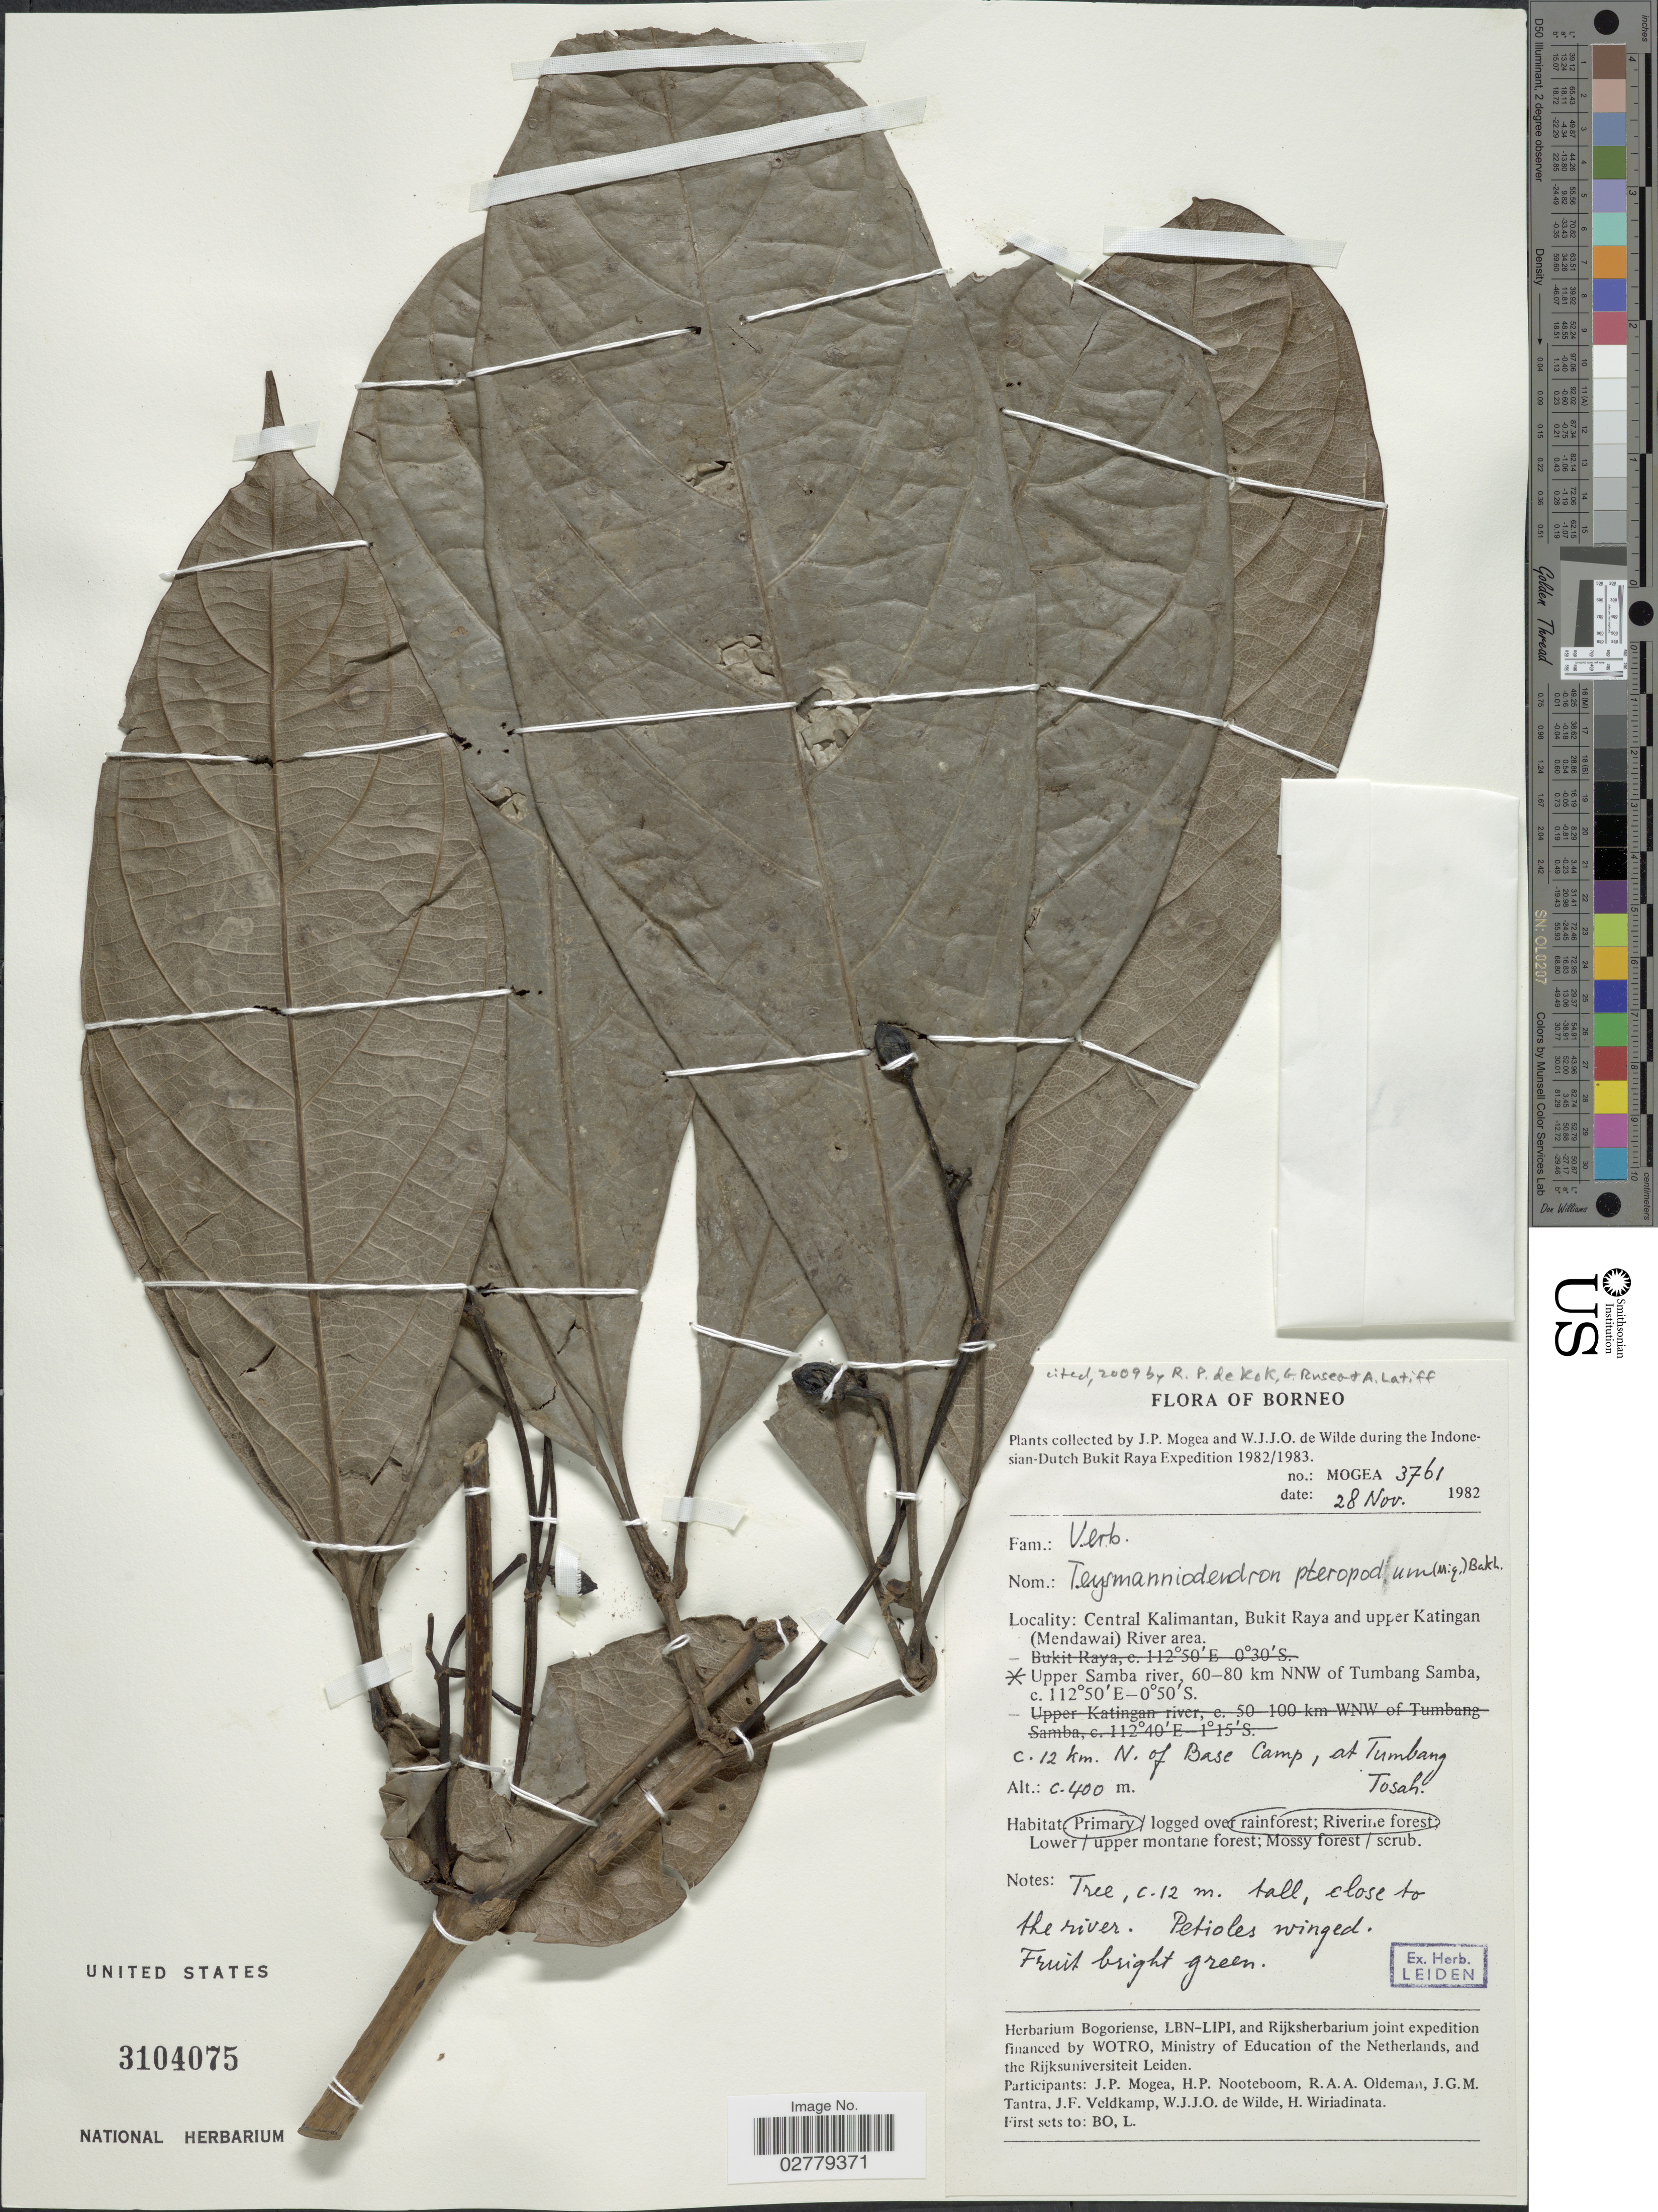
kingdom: Plantae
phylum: Tracheophyta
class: Magnoliopsida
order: Lamiales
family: Lamiaceae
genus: Teijsmanniodendron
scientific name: Teijsmanniodendron pteropodum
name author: (Miq.) Bakh.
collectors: J. Mogea & W. J. de Wilde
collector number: MOGEA3761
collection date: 1982-11-28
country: Indonesia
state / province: Kalimantan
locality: Borneo. Central Kalimantan, Bukitan Raya and upper Katingan (Mendawai) River area. Upper Samba river, 60-80 km NNW of Tumbang Samba, c. 12 km. N. of Base Camp, at Tumbang Tosah.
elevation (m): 400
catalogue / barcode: US 3104075